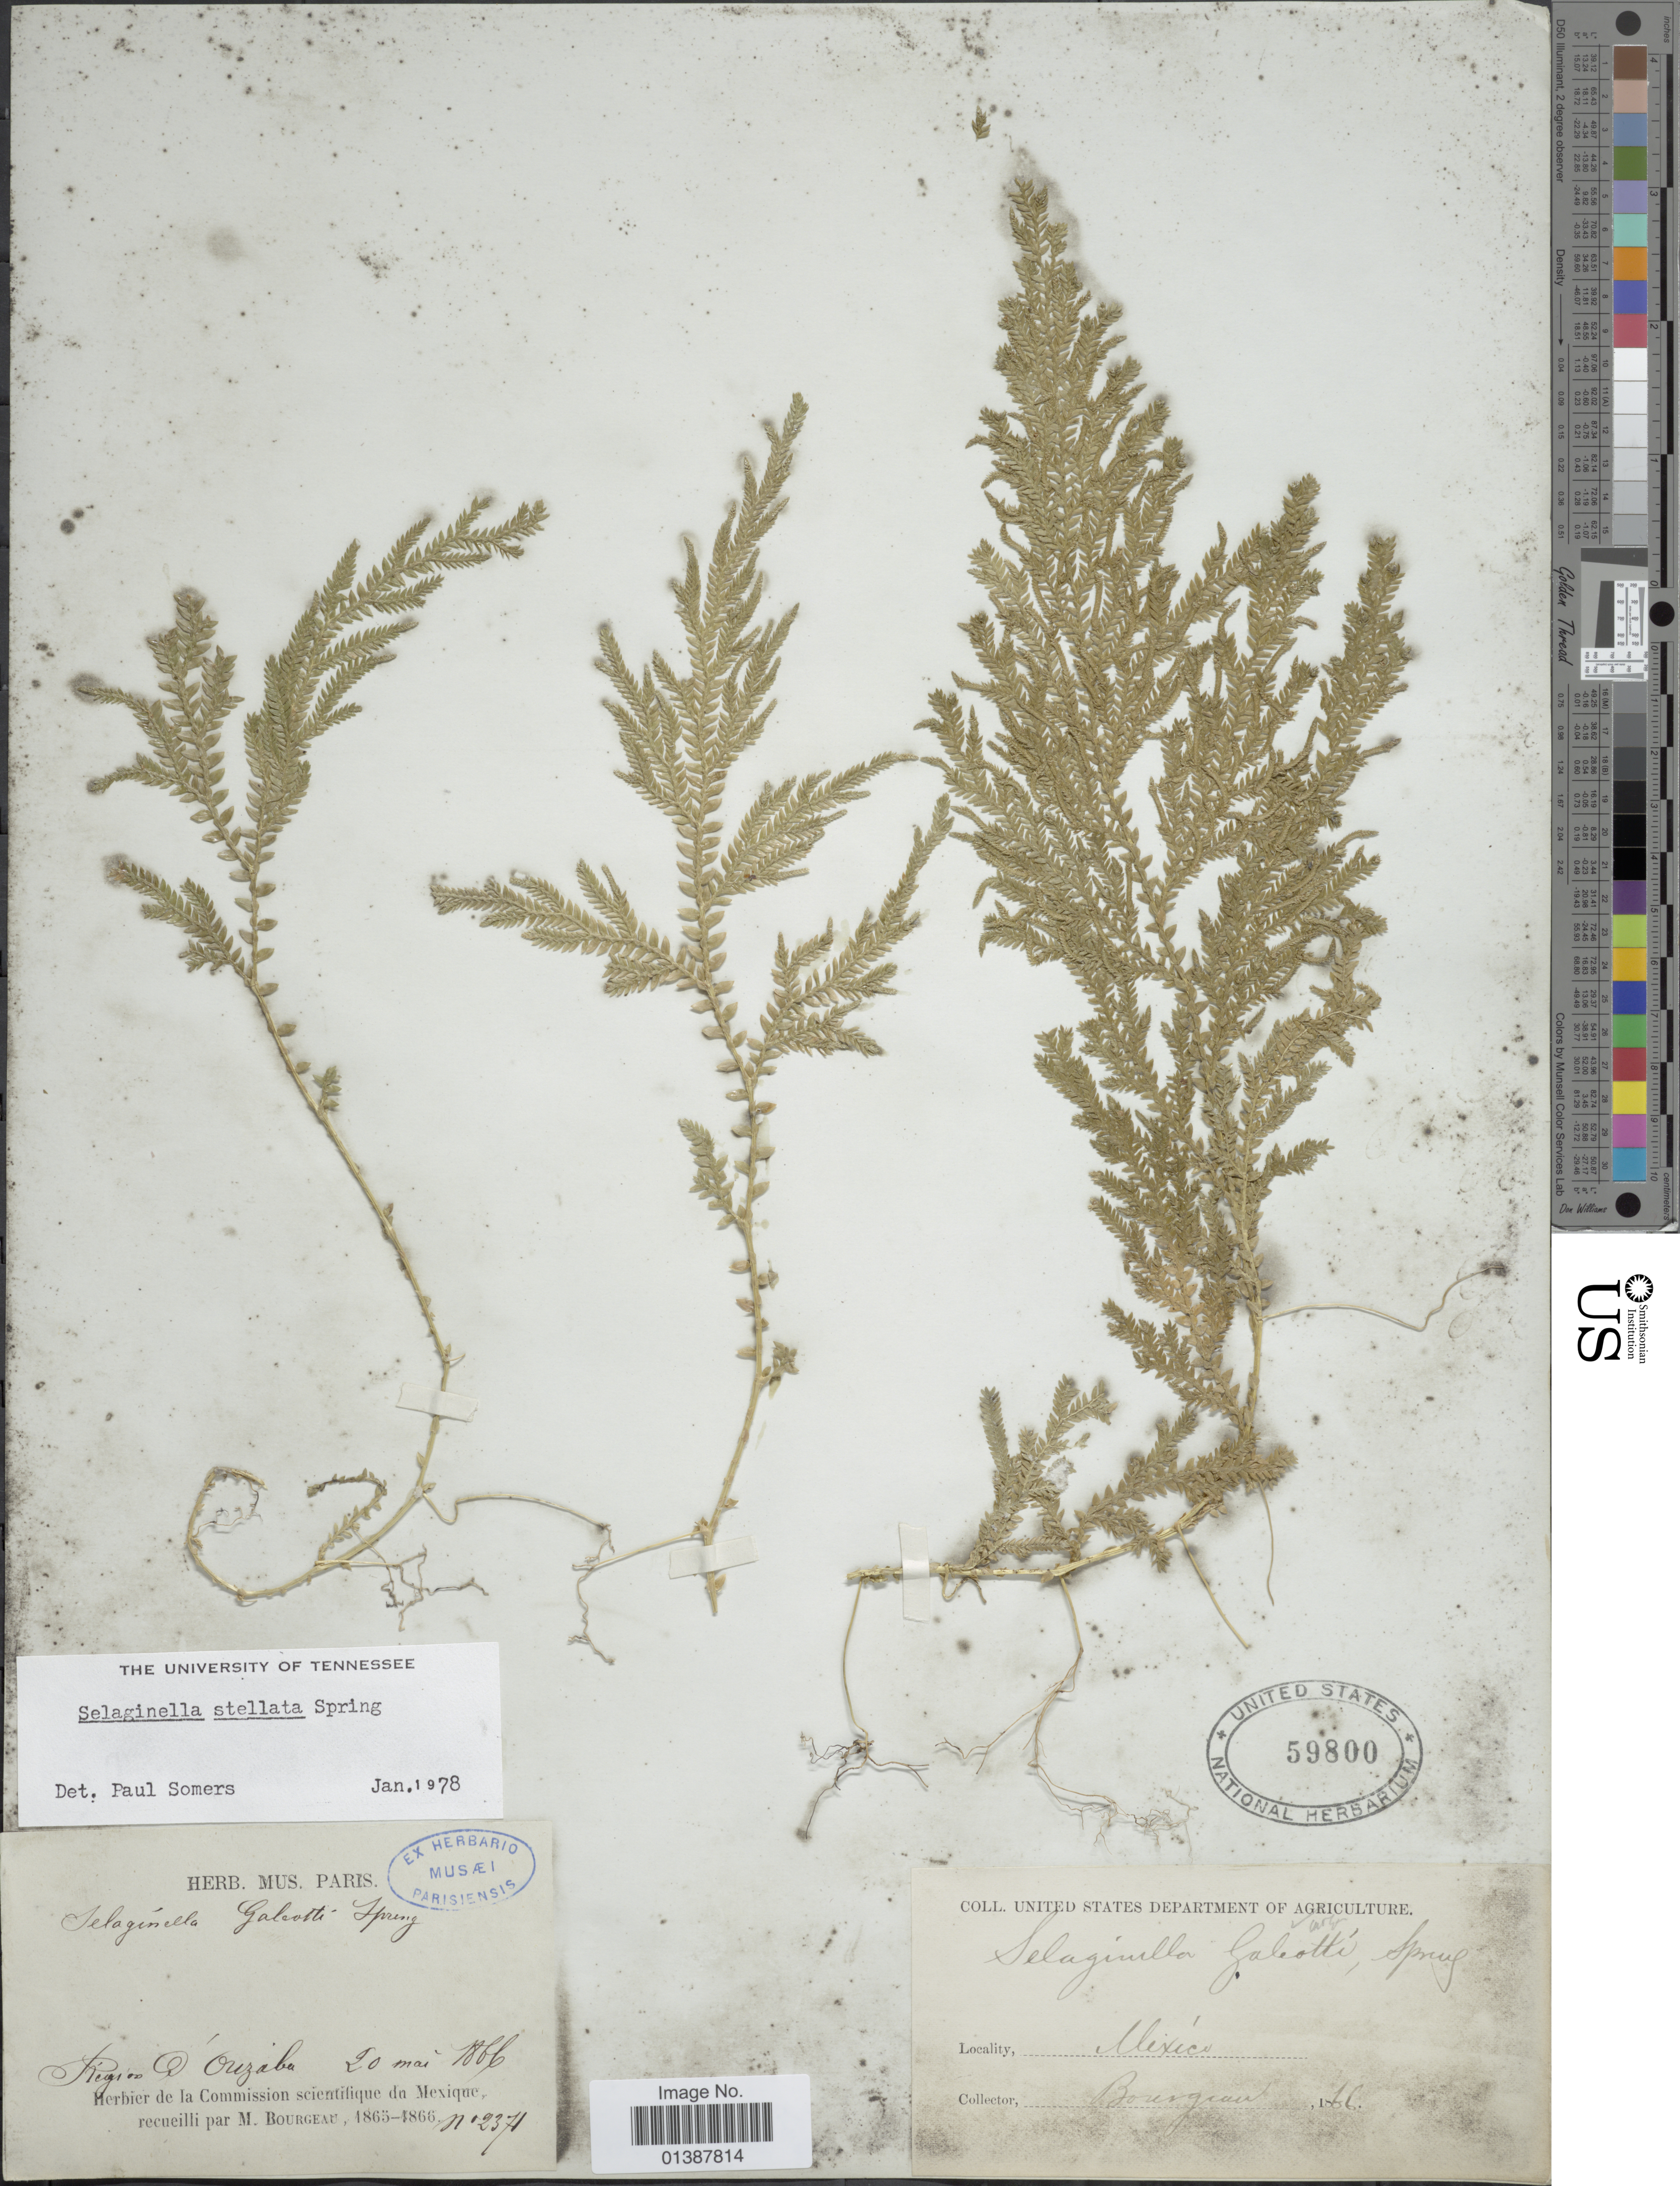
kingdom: Plantae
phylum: Tracheophyta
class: Lycopodiopsida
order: Selaginellales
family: Selaginellaceae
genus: Selaginella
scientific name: Selaginella galeottii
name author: Spring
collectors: M. Bourgeau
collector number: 2371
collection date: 1866-05-20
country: Mexico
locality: Région d'Orizaba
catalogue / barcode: US 59800